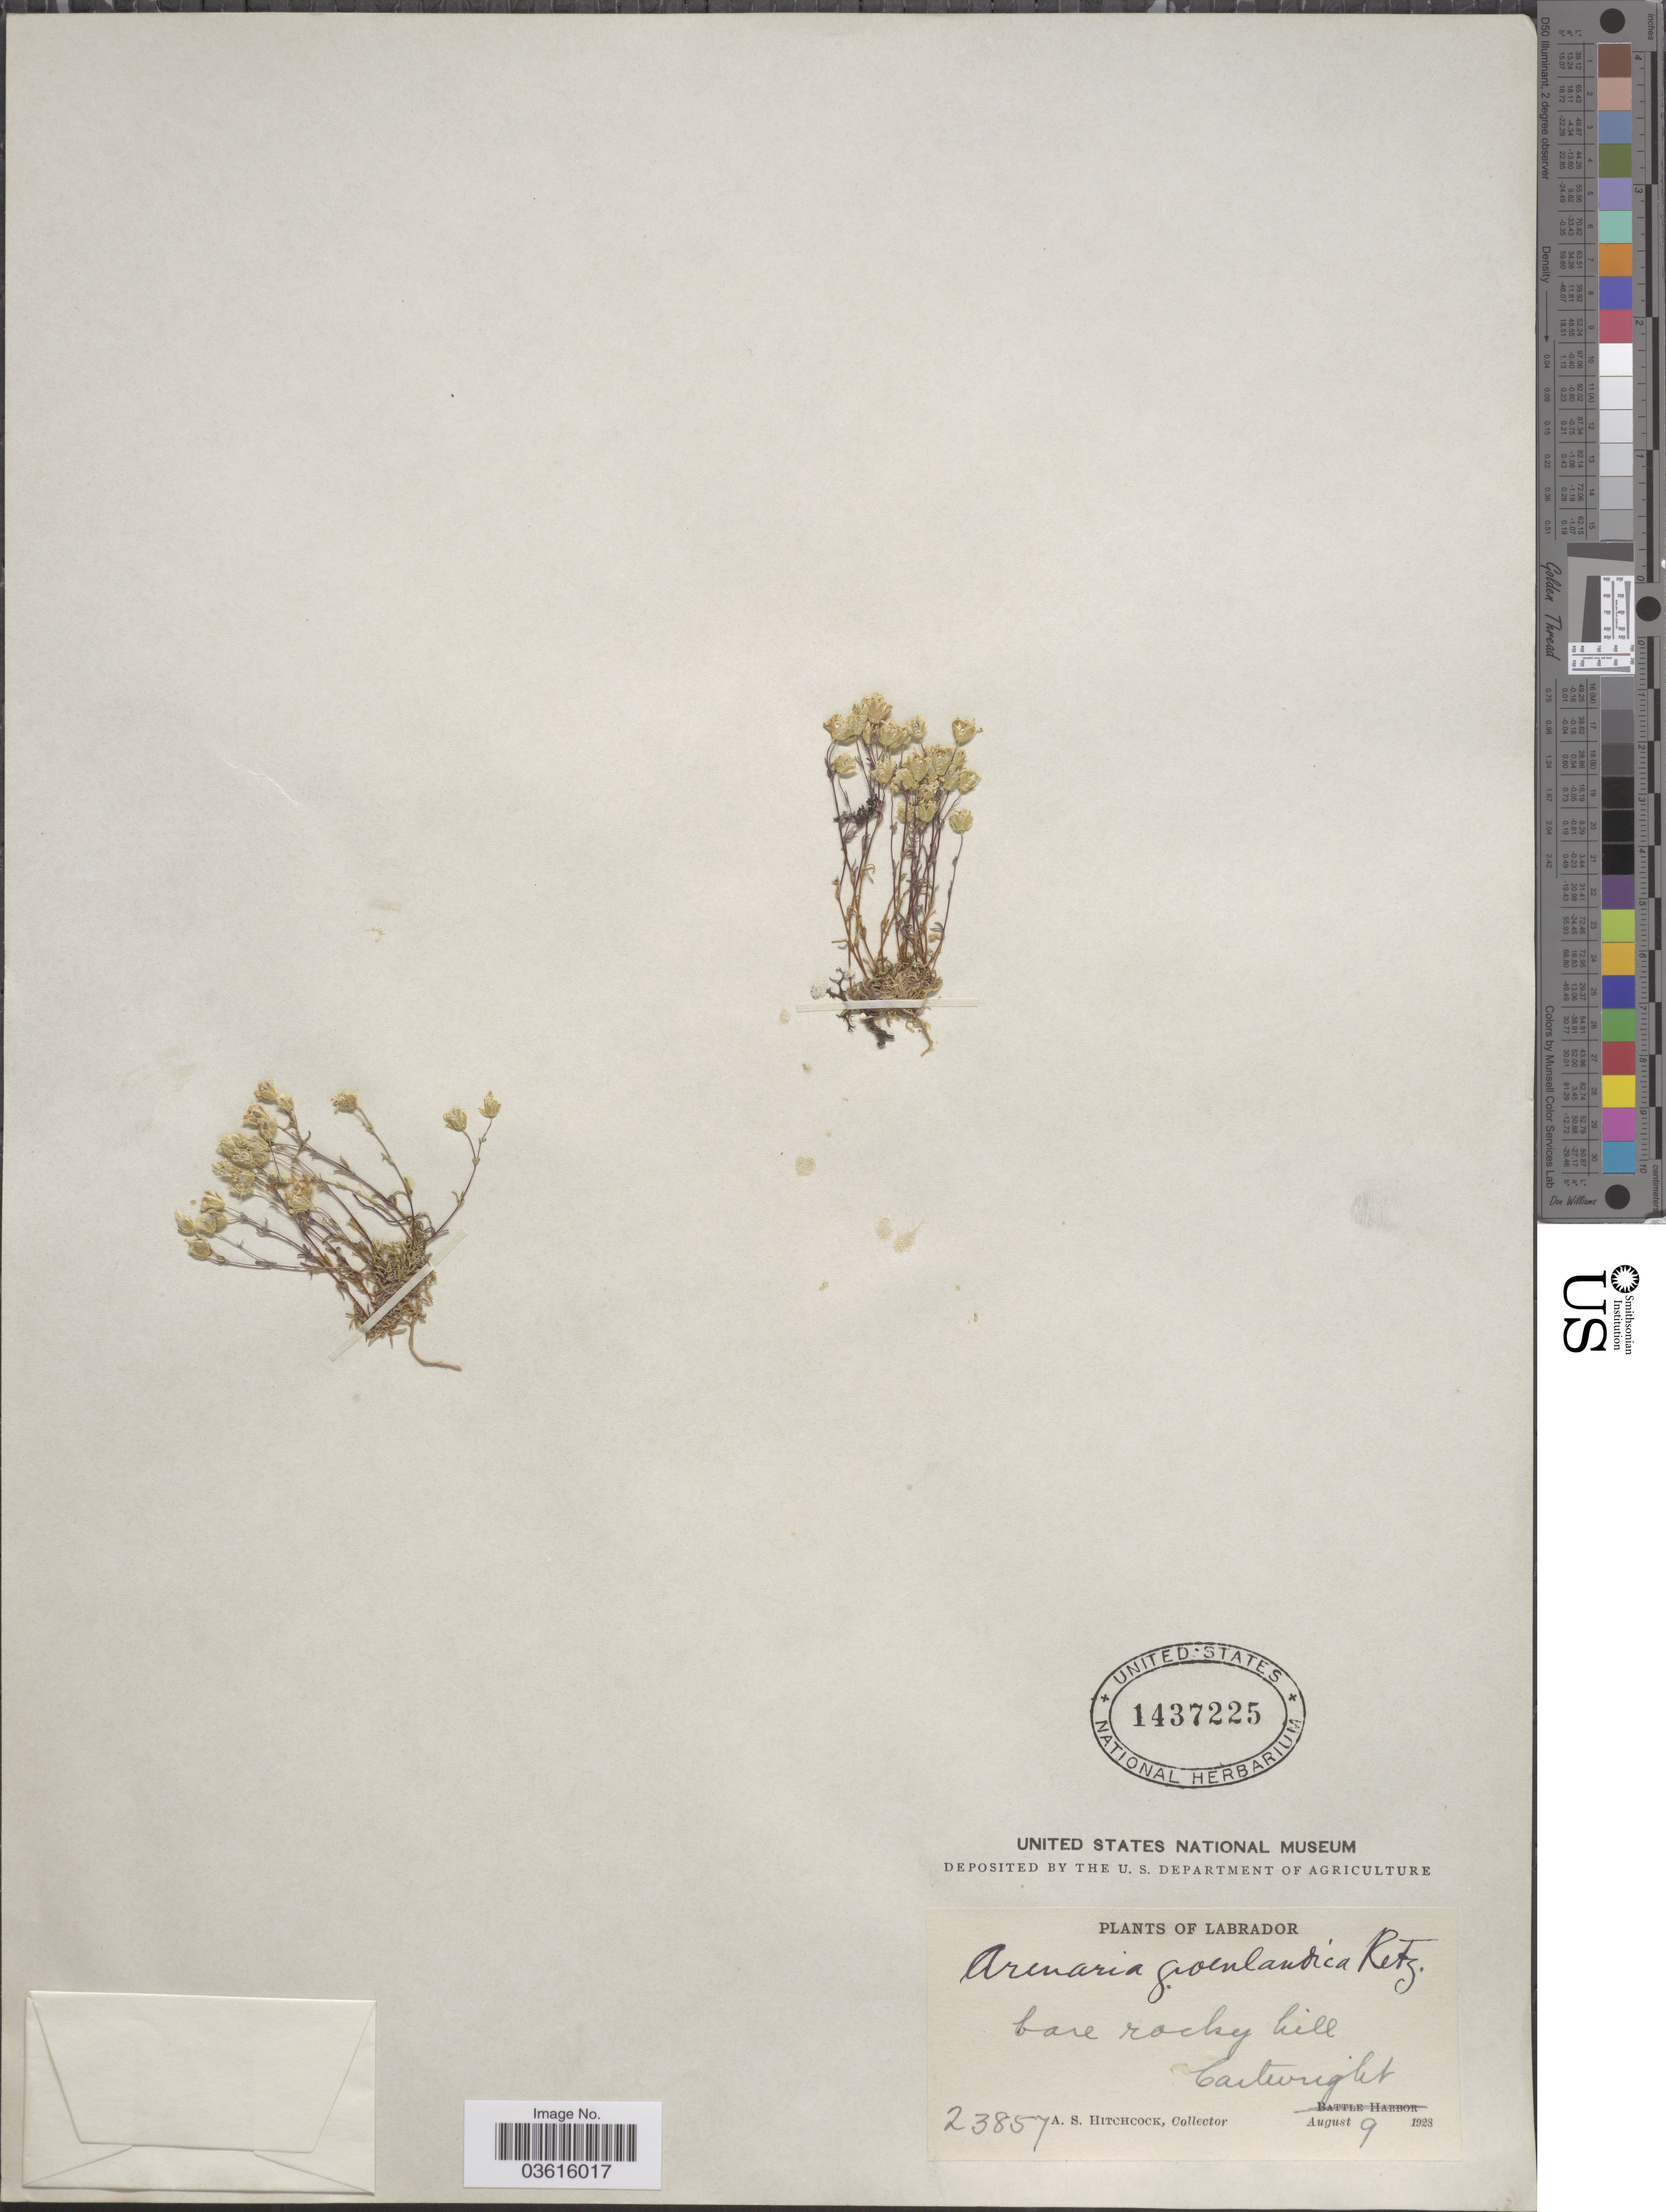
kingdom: Plantae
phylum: Tracheophyta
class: Magnoliopsida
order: Caryophyllales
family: Caryophyllaceae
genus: Minuartia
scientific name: Minuartia groenlandica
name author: (Retz.) Ostenf.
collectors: A. S. Hitchcock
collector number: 23857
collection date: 1928-08-09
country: Canada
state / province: Newfoundland and Labrador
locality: Labrador. Bare rocky hill. Cartwright.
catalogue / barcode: US 1437225